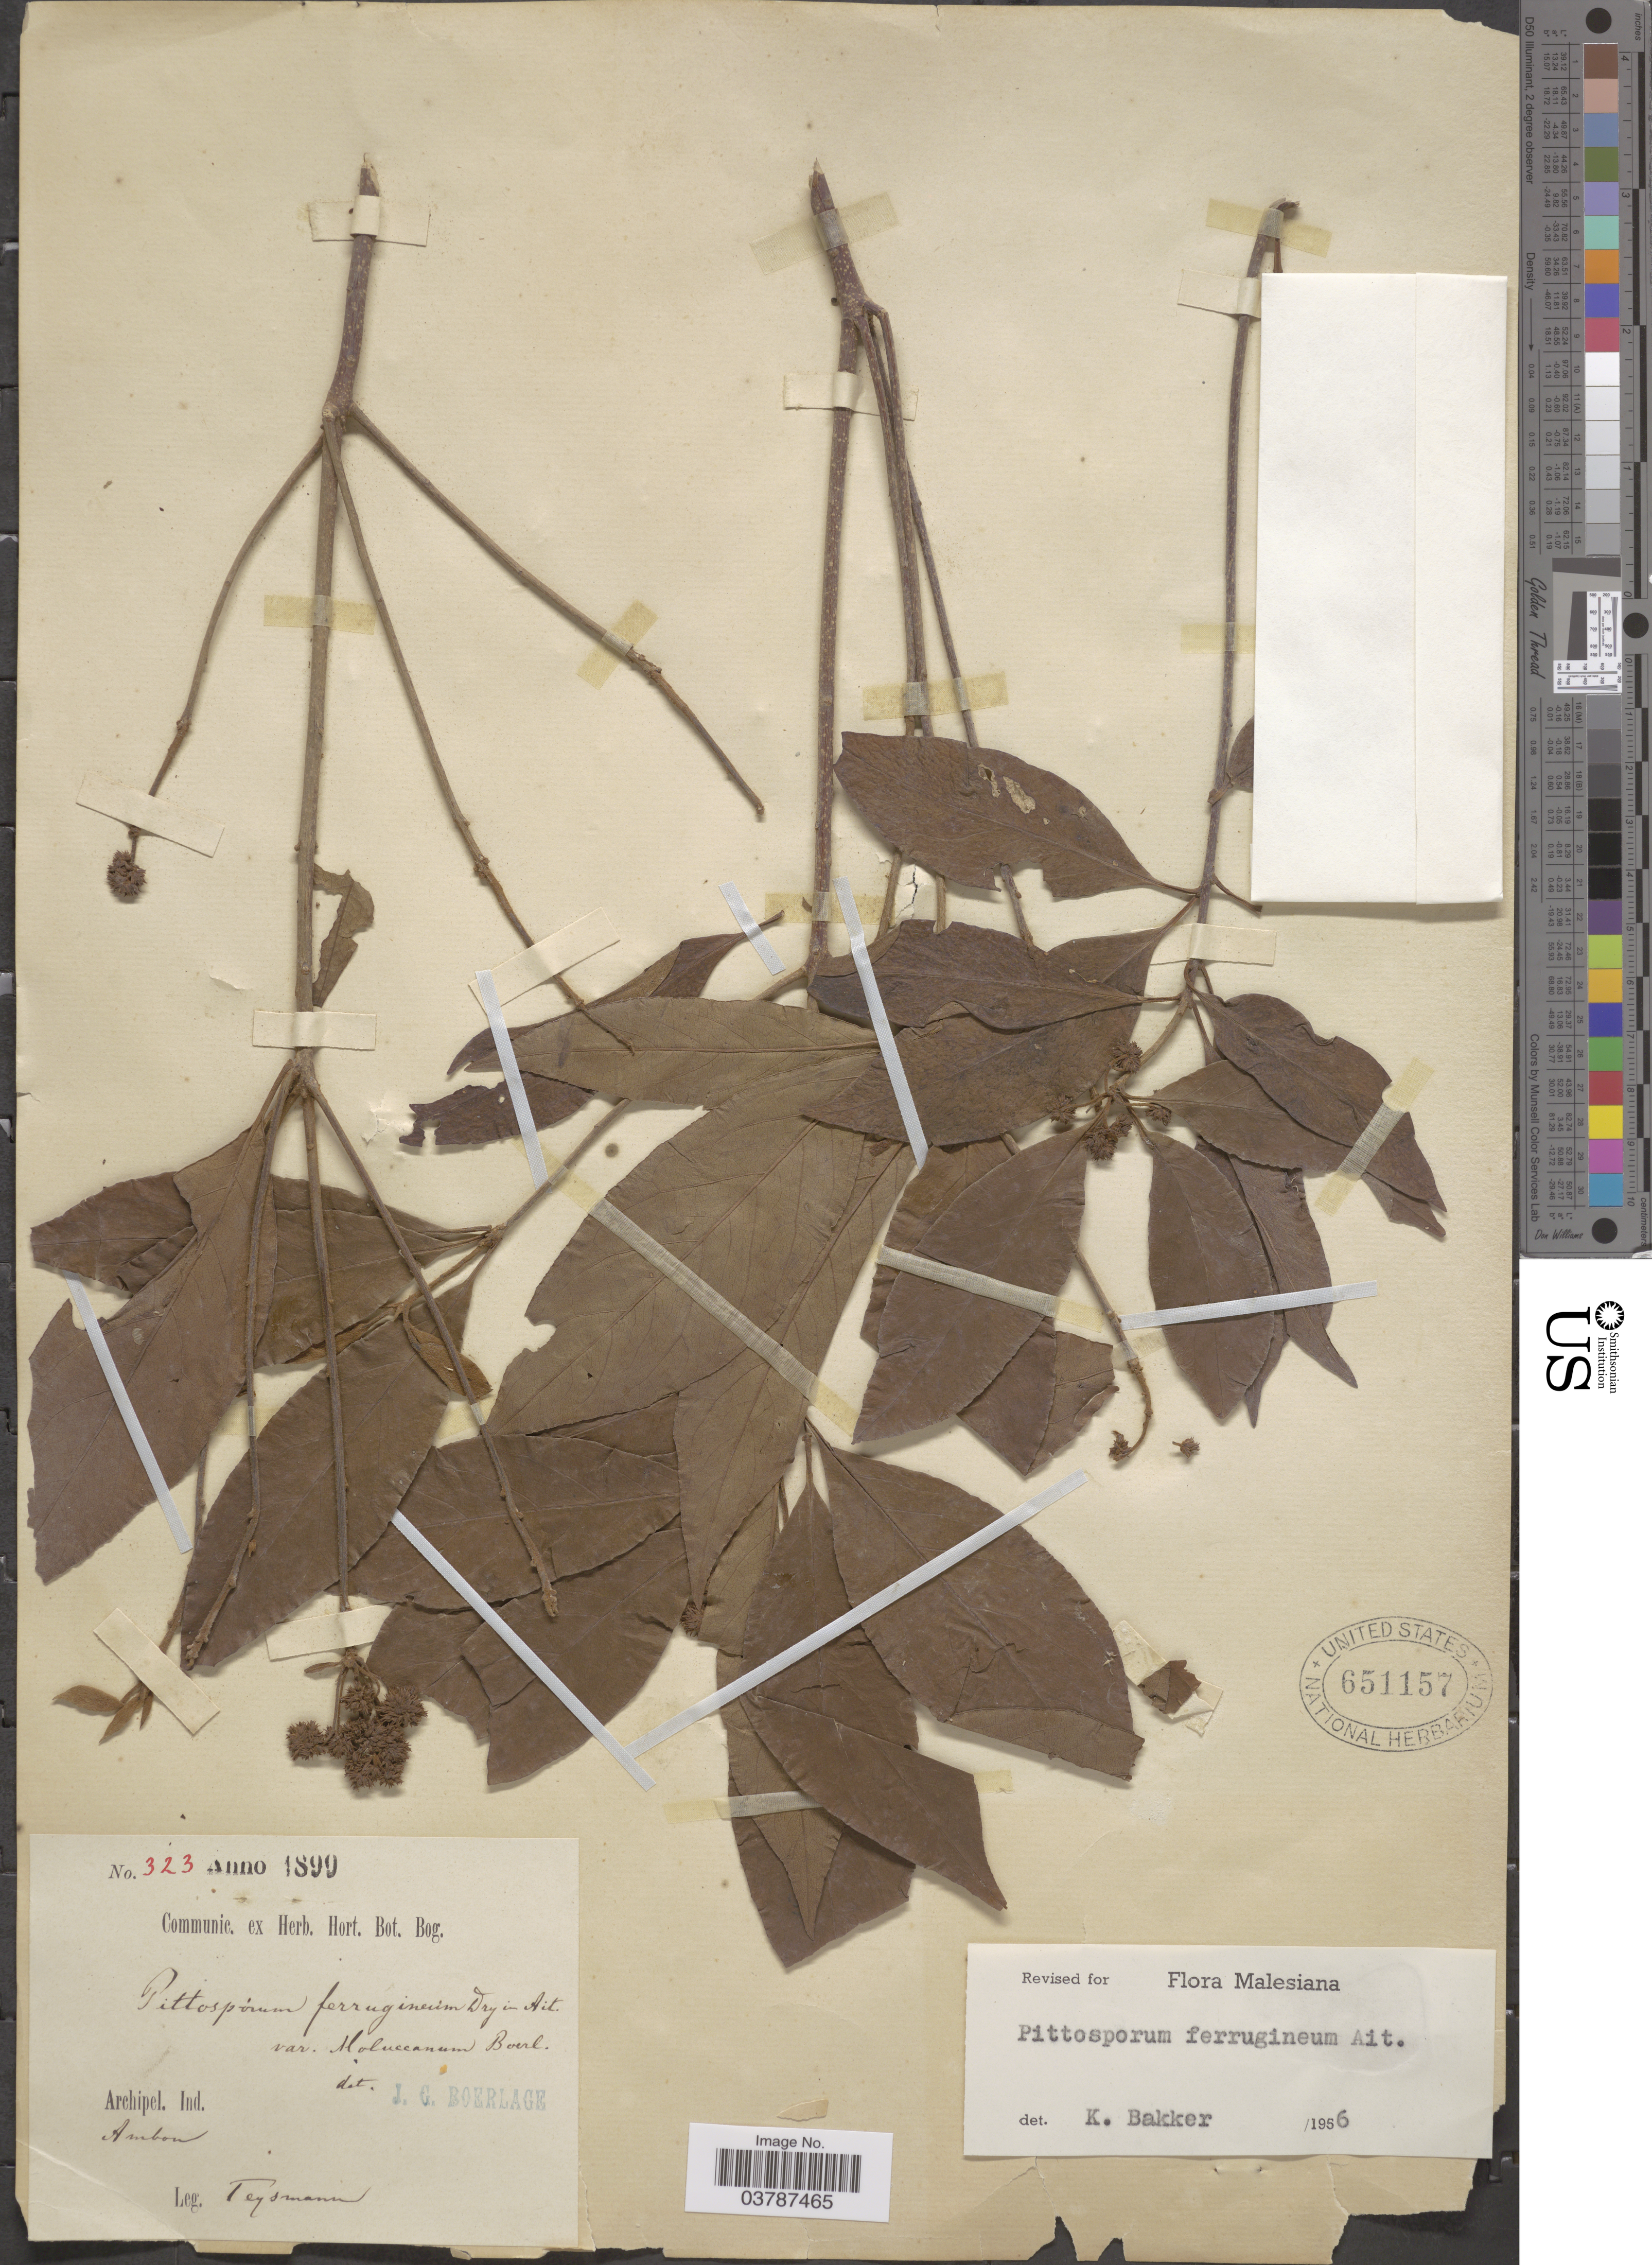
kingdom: Plantae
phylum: Tracheophyta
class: Magnoliopsida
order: Apiales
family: Pittosporaceae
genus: Pittosporum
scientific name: Pittosporum ferrugineum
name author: Dryand. ex Aiton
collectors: Teysmann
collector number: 323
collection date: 1899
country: Indonesia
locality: Archipel. Ind. Ambon.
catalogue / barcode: US 651157